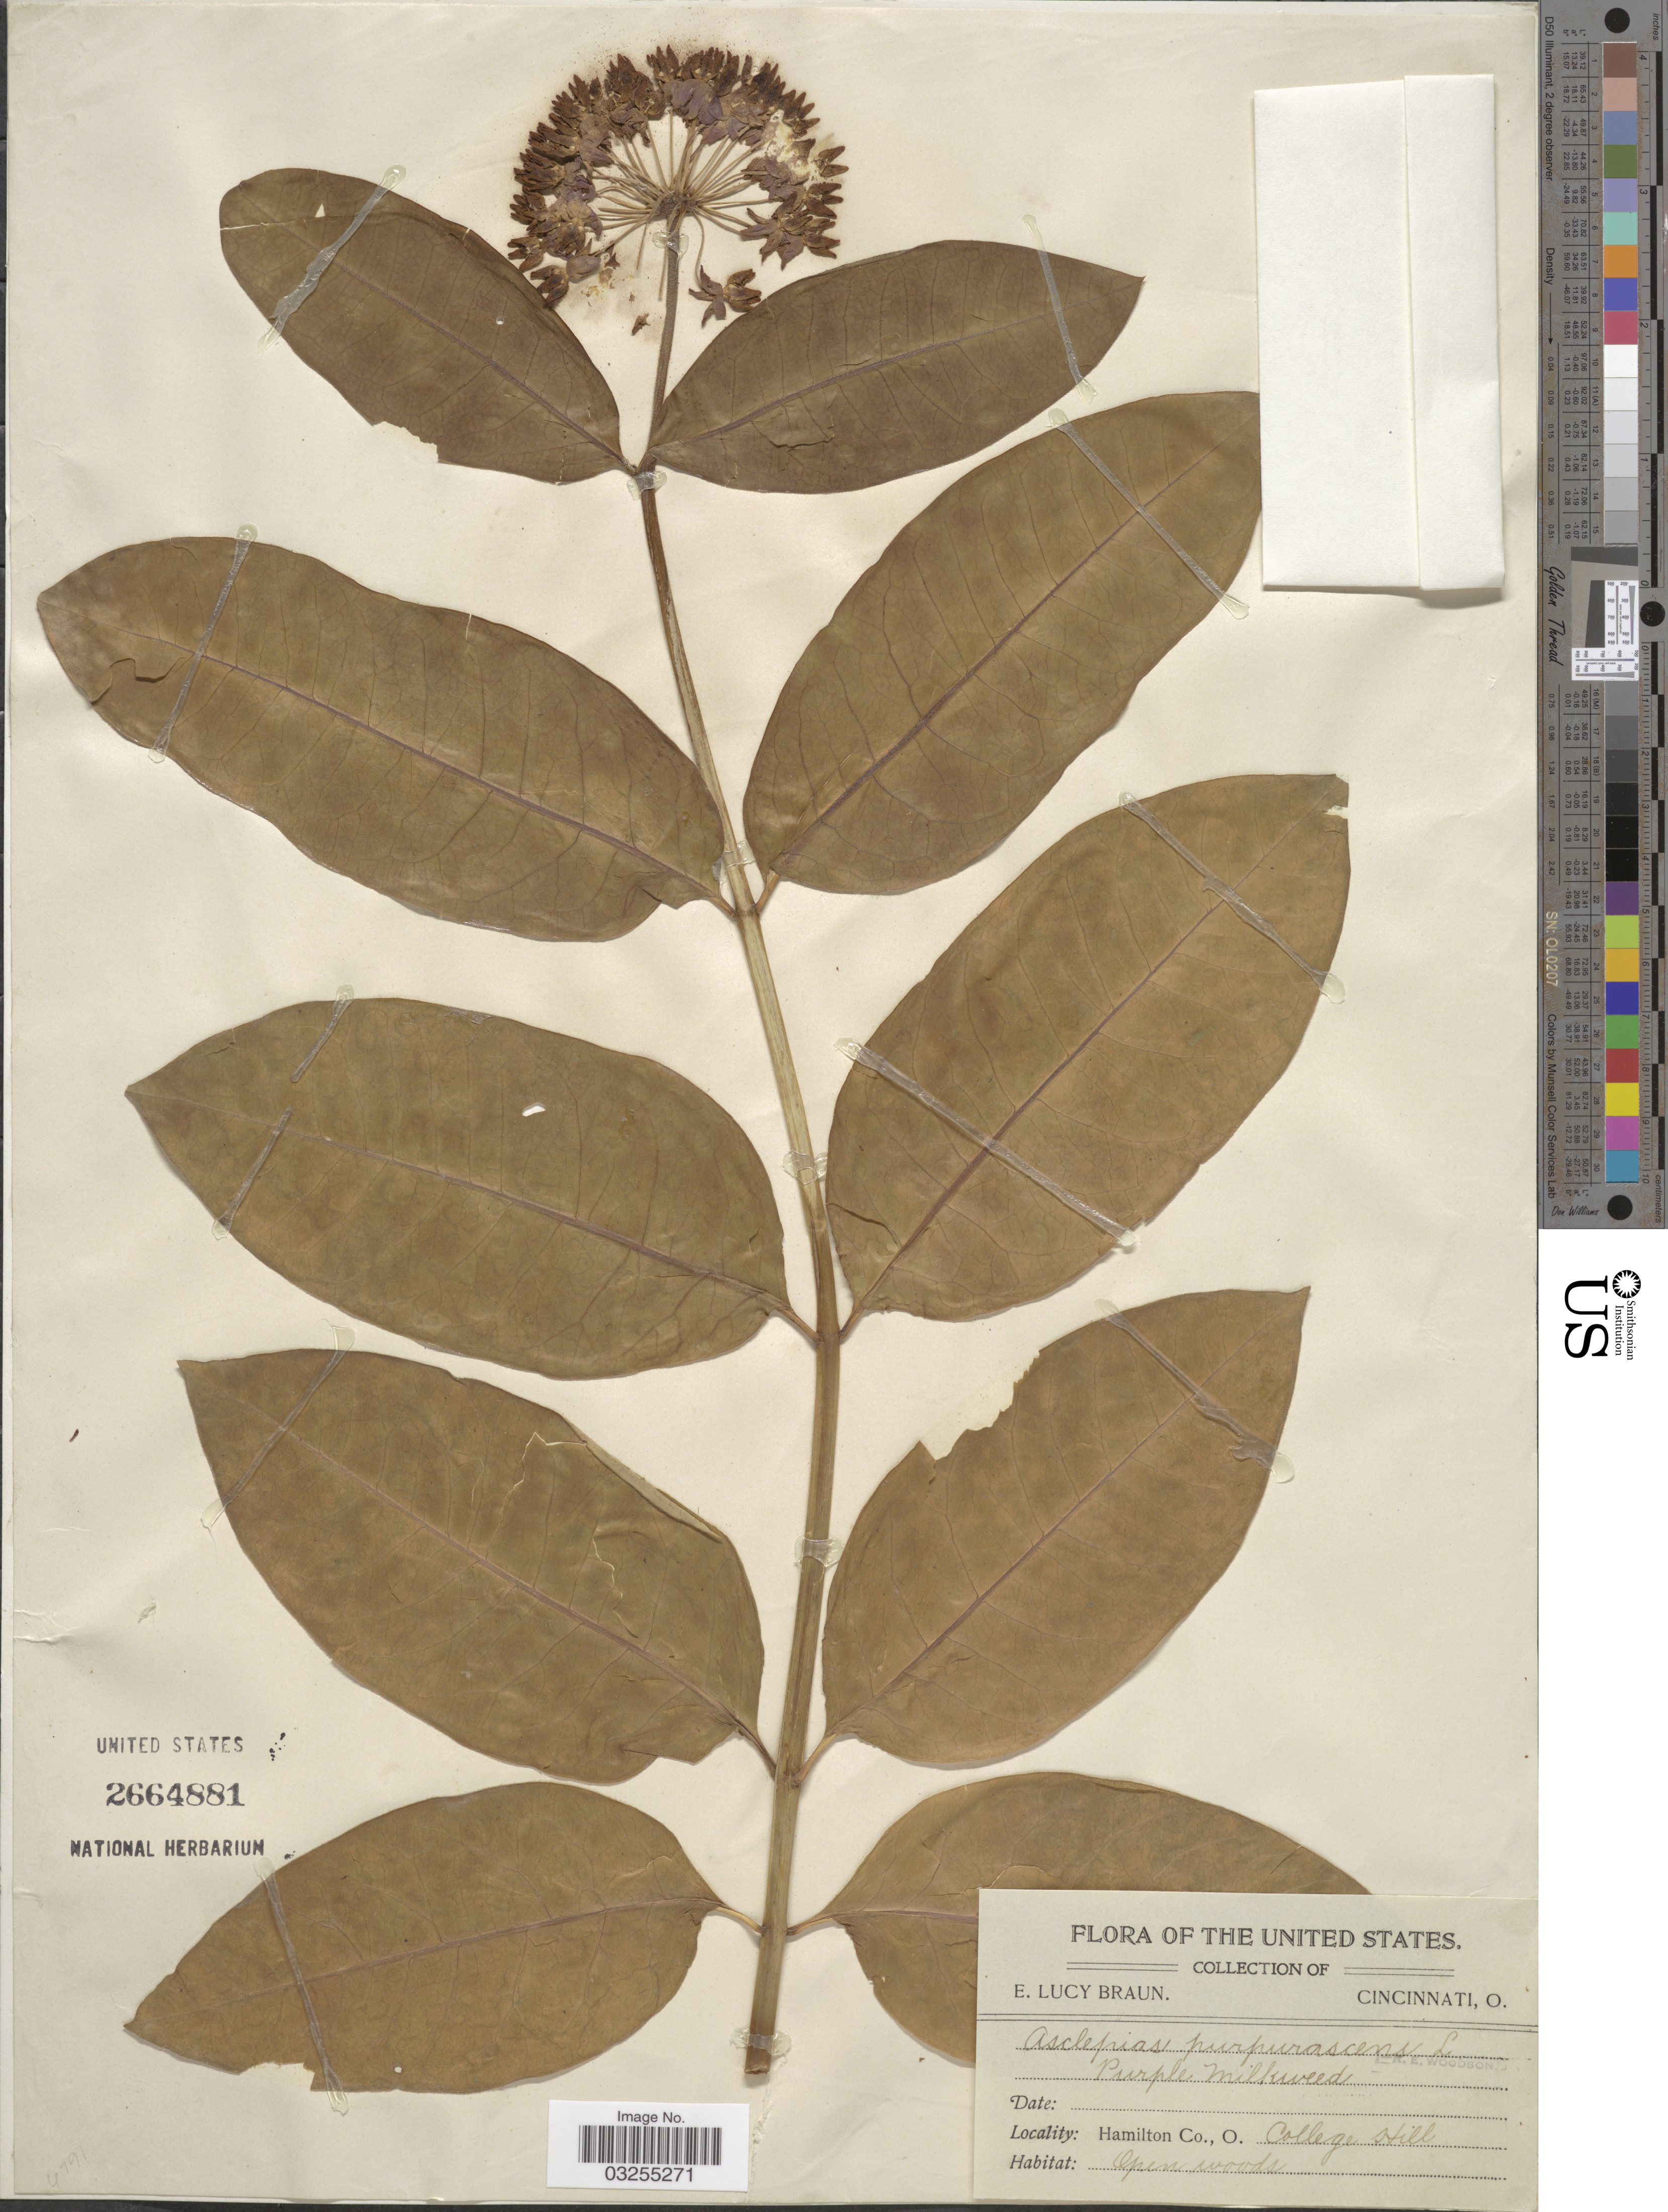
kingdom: Plantae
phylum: Tracheophyta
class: Magnoliopsida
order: Gentianales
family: Apocynaceae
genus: Asclepias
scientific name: Asclepias purpurascens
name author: L.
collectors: E. Braun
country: United States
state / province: Ohio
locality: Hamilton Co. College Hill.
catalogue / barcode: US 2664881